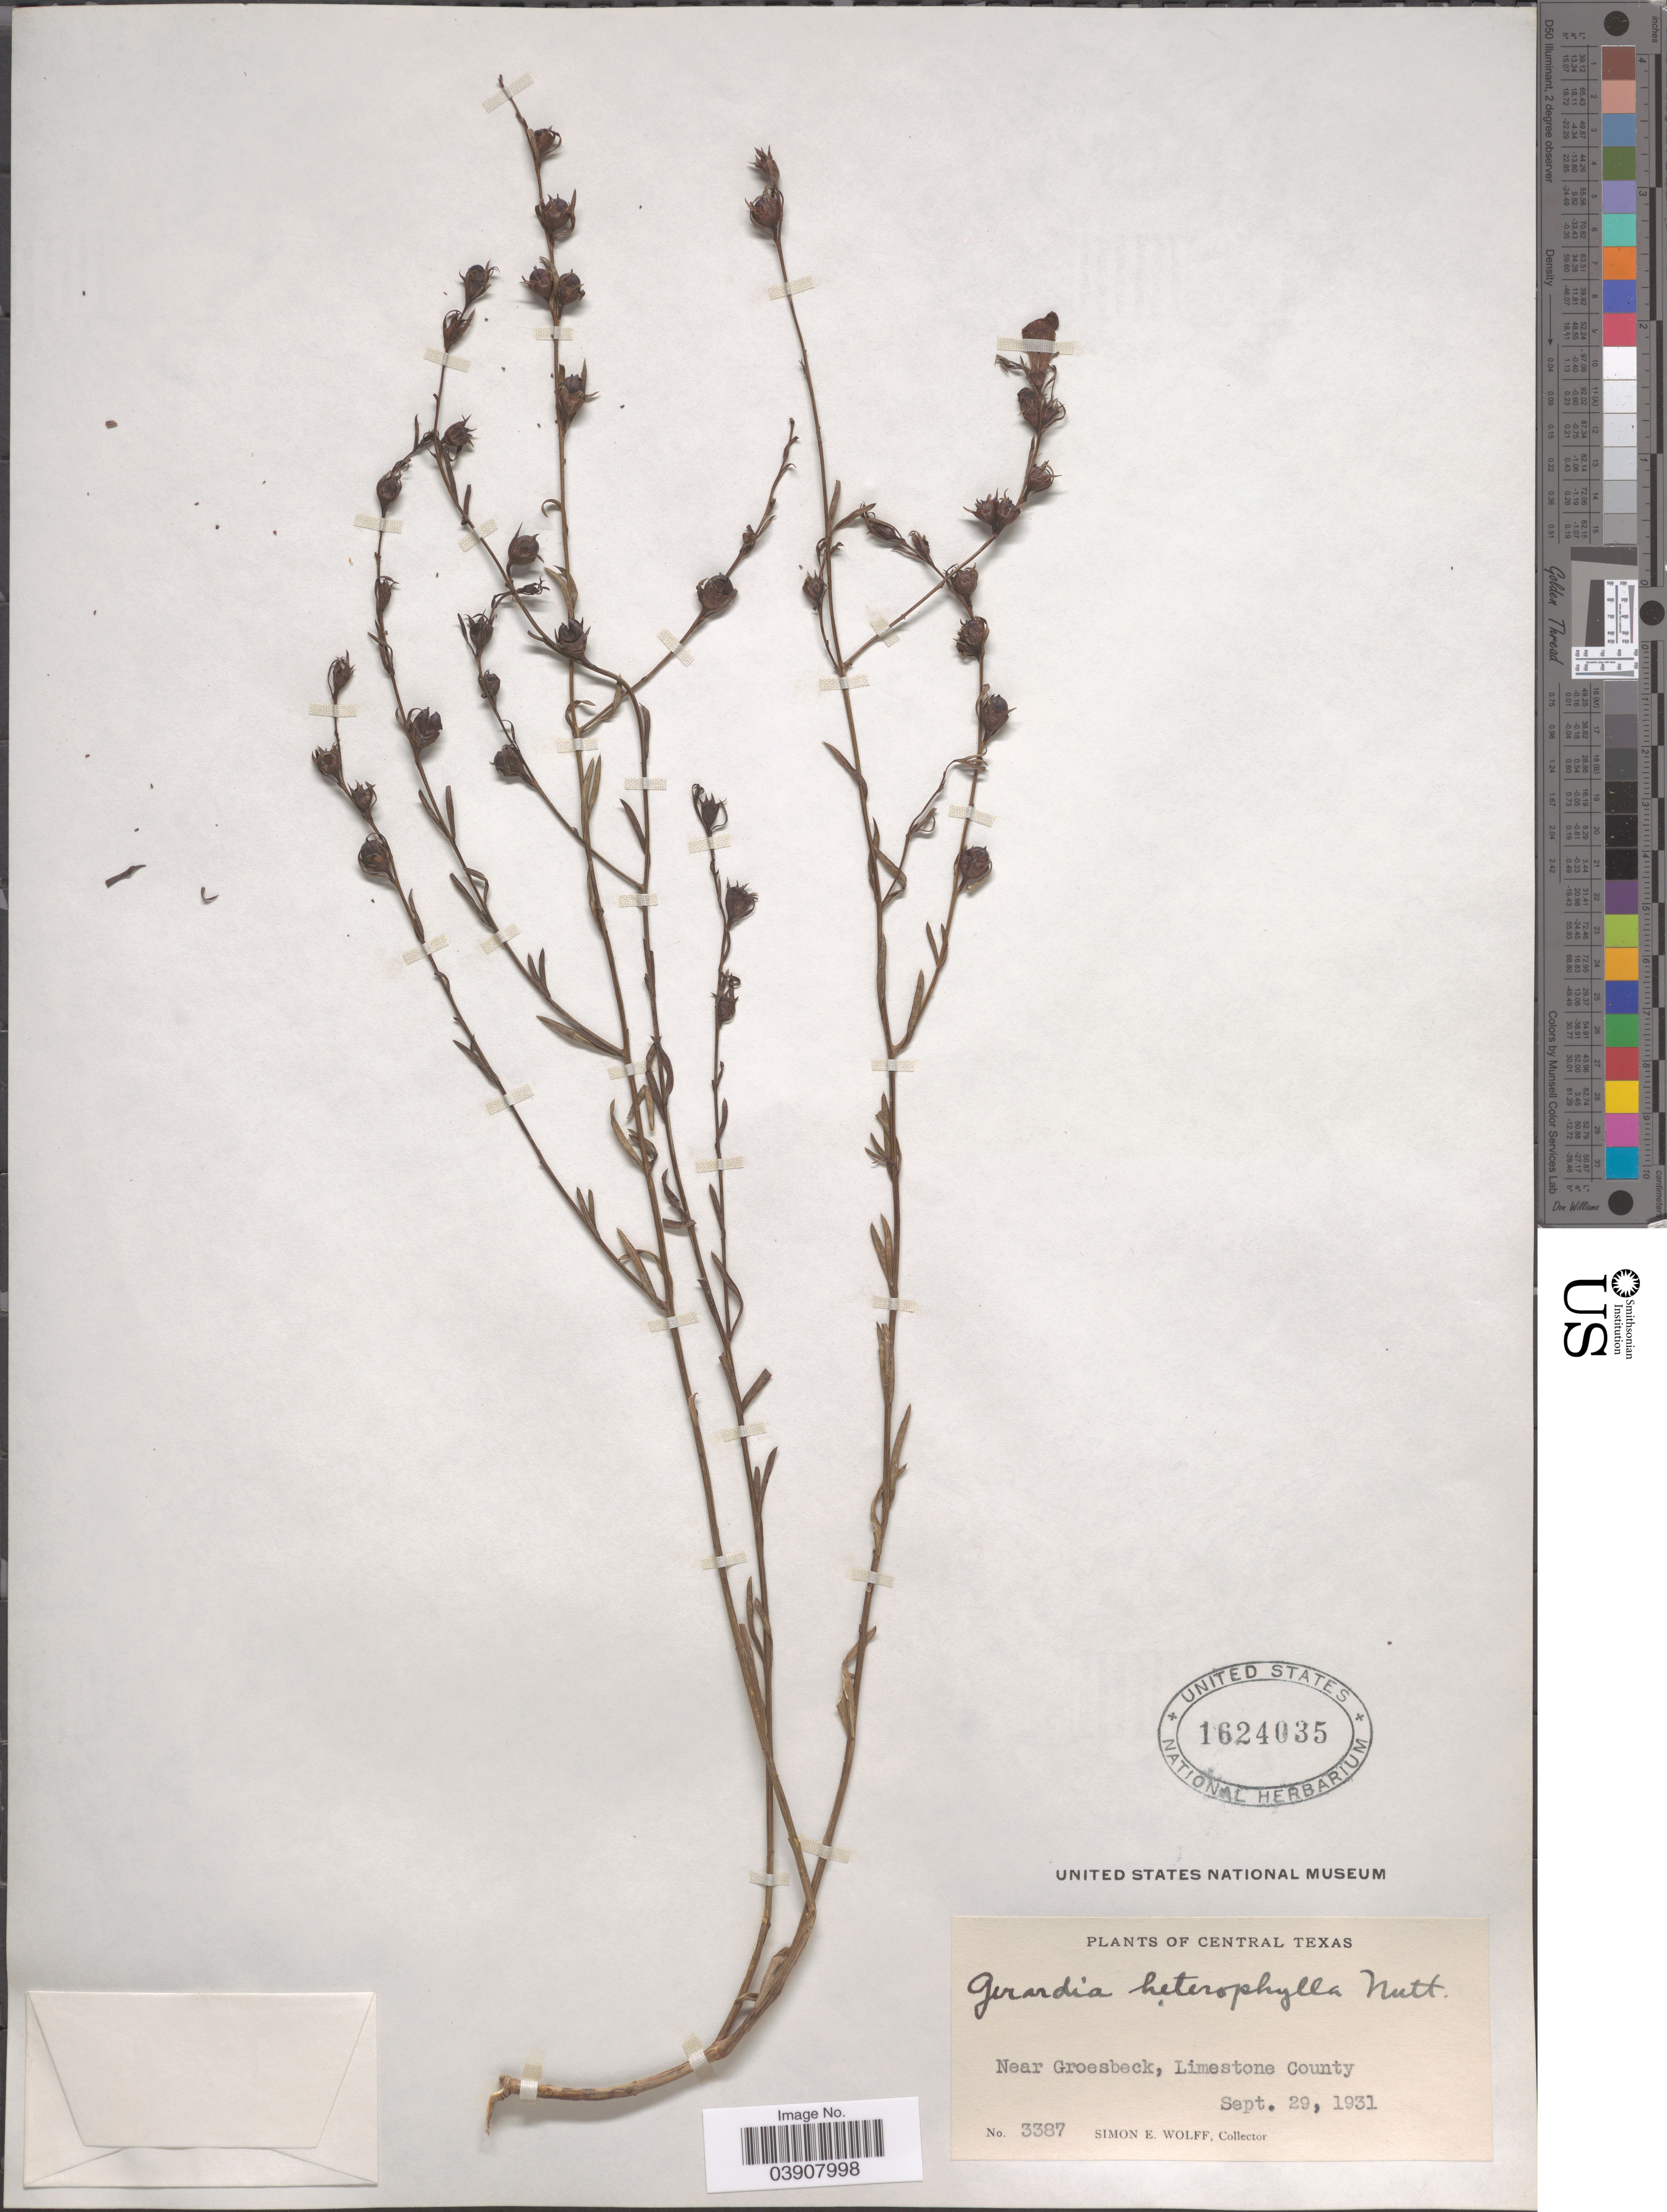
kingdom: Plantae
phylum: Tracheophyta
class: Magnoliopsida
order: Lamiales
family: Orobanchaceae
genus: Agalinis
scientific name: Agalinis heterophylla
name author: (Nutt.) Small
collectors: S. E. Wolff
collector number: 3387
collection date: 1931-09-29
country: United States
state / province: Texas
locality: Central Texas. Near Groesbeck, Limestone County.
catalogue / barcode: US 1624035